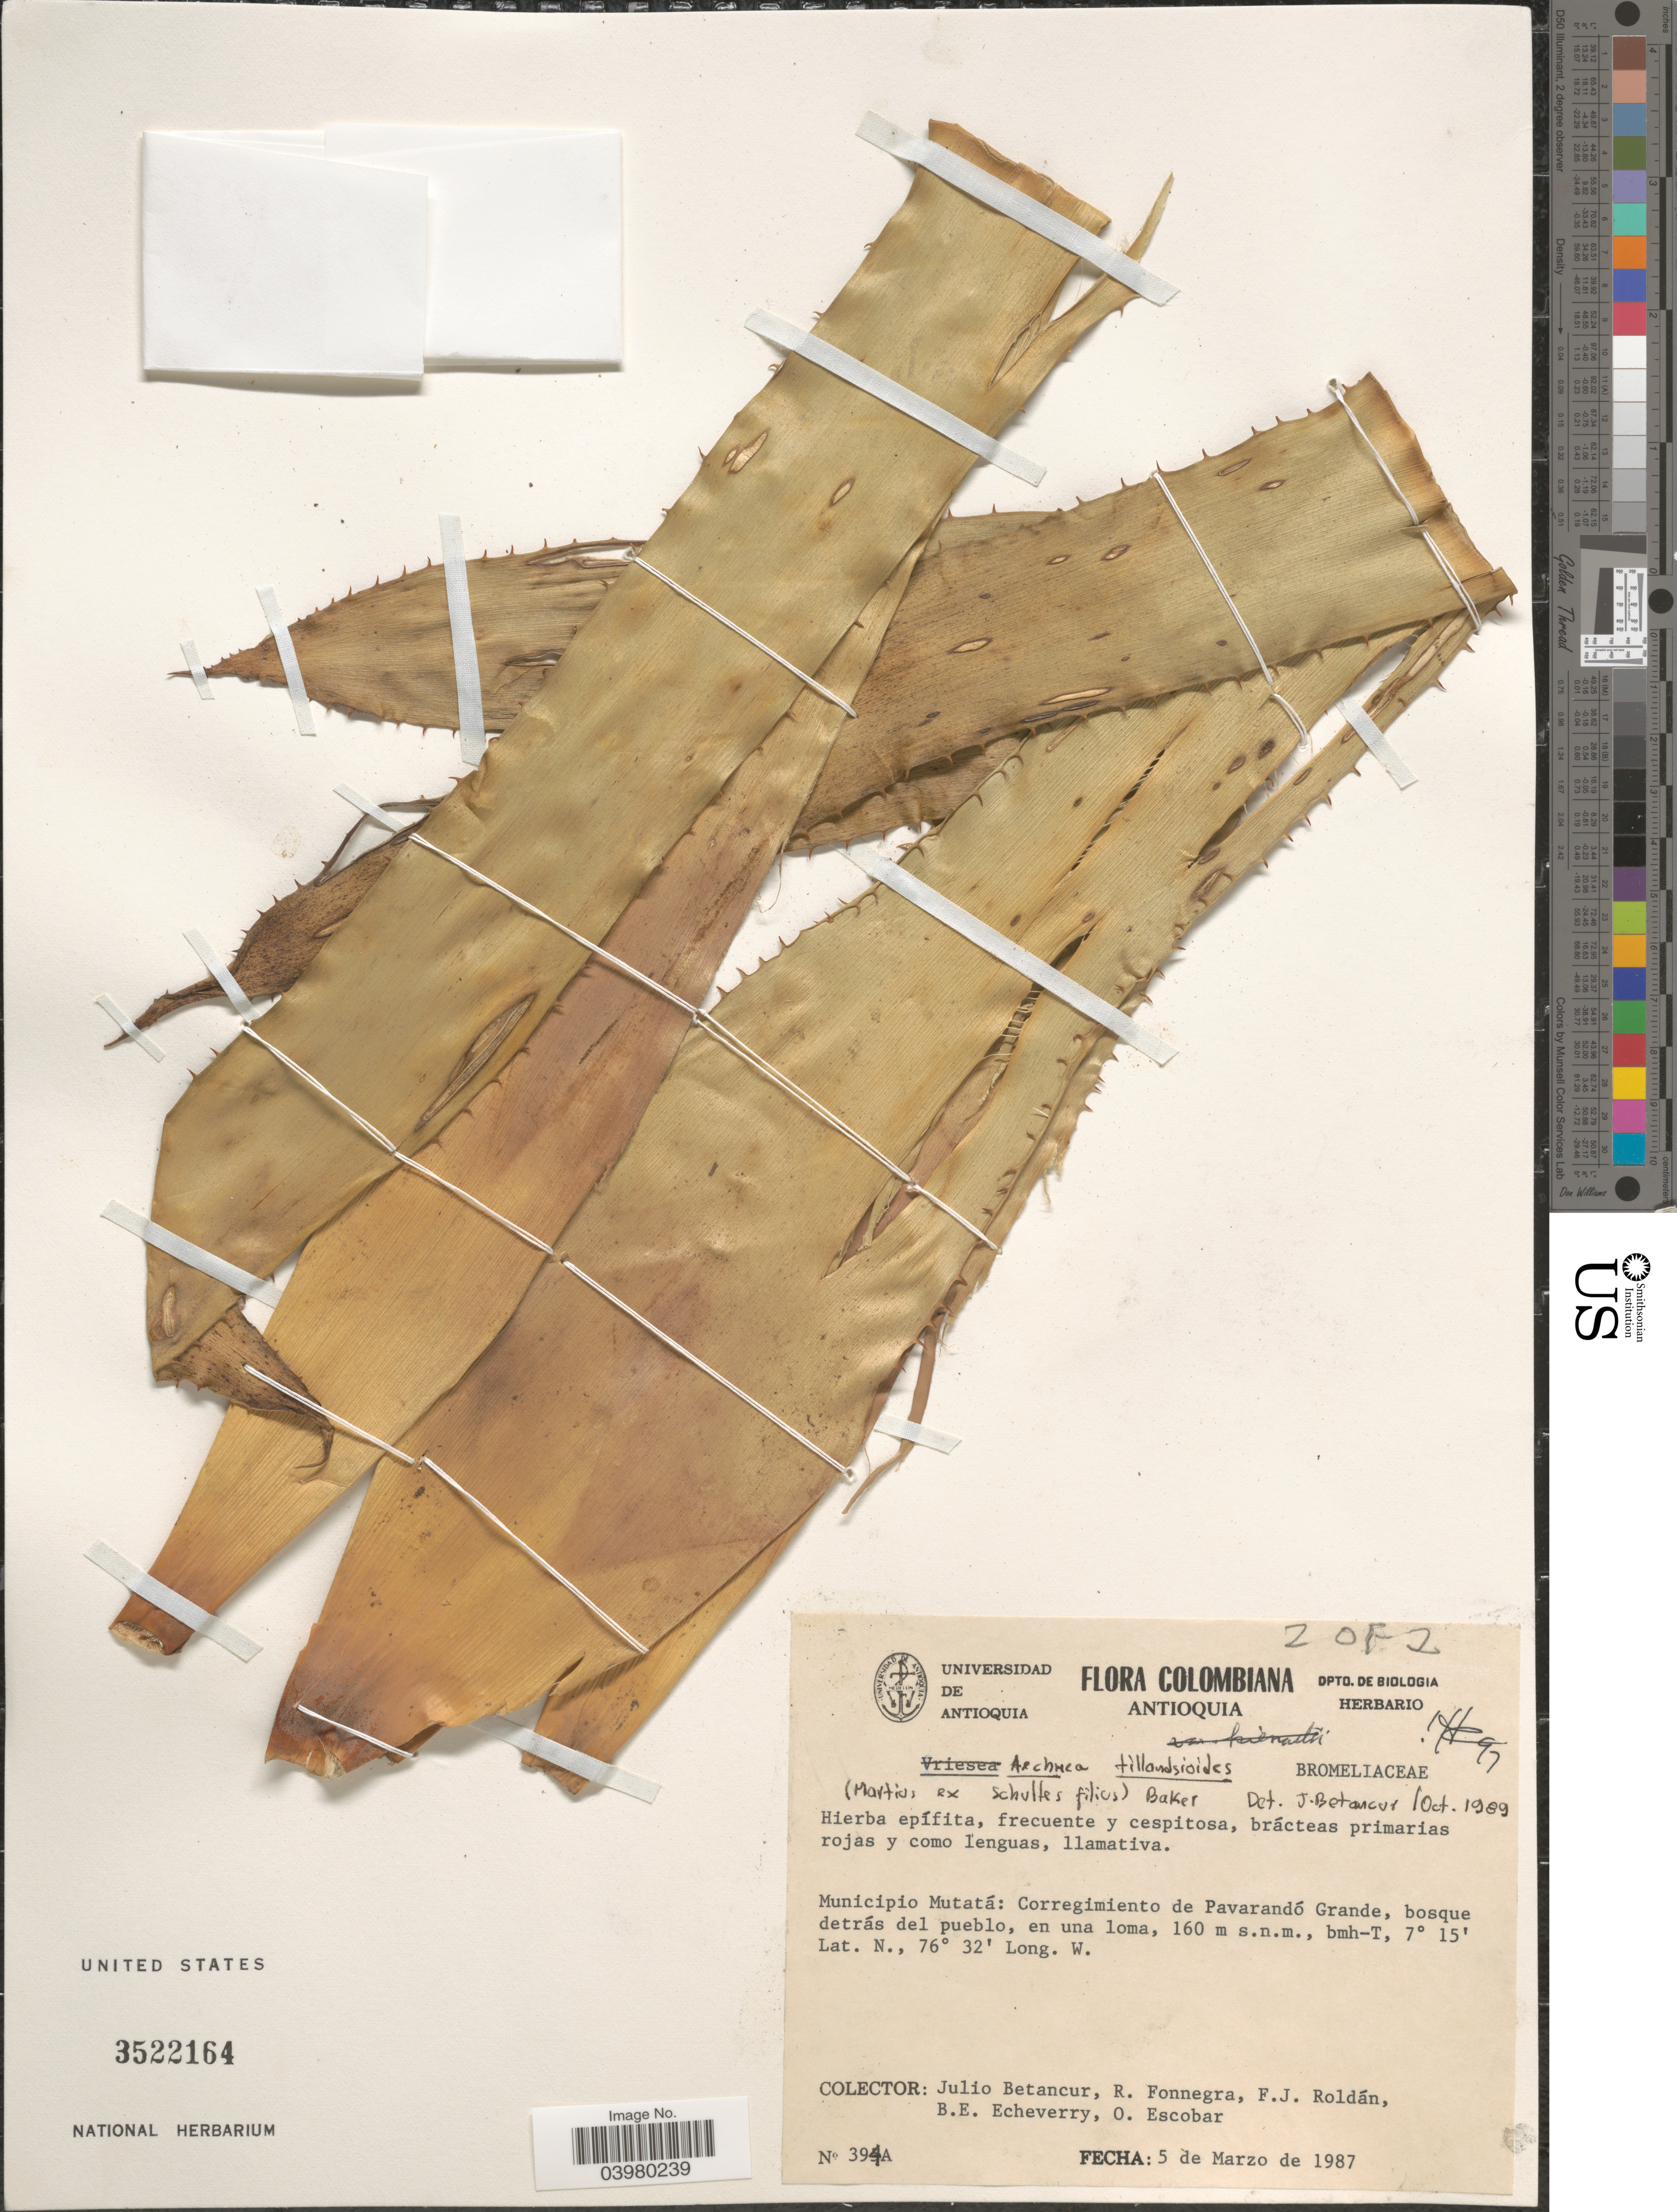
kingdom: Plantae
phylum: Tracheophyta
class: Liliopsida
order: Poales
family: Bromeliaceae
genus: Aechmea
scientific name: Aechmea tillandsioides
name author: (Mart. ex Schult. & Schult. f.) Baker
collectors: J. Betancur, R. Fonnegra G., F. J. Roldán, B. Echeverry & O. Escobar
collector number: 394A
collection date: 1987-03-05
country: Colombia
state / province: Antioquia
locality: Municipio Mutatá: Corregimiento de Pavarandó Grande, bosque detrás del pueblo, en una loma.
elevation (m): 160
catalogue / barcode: US 3522164